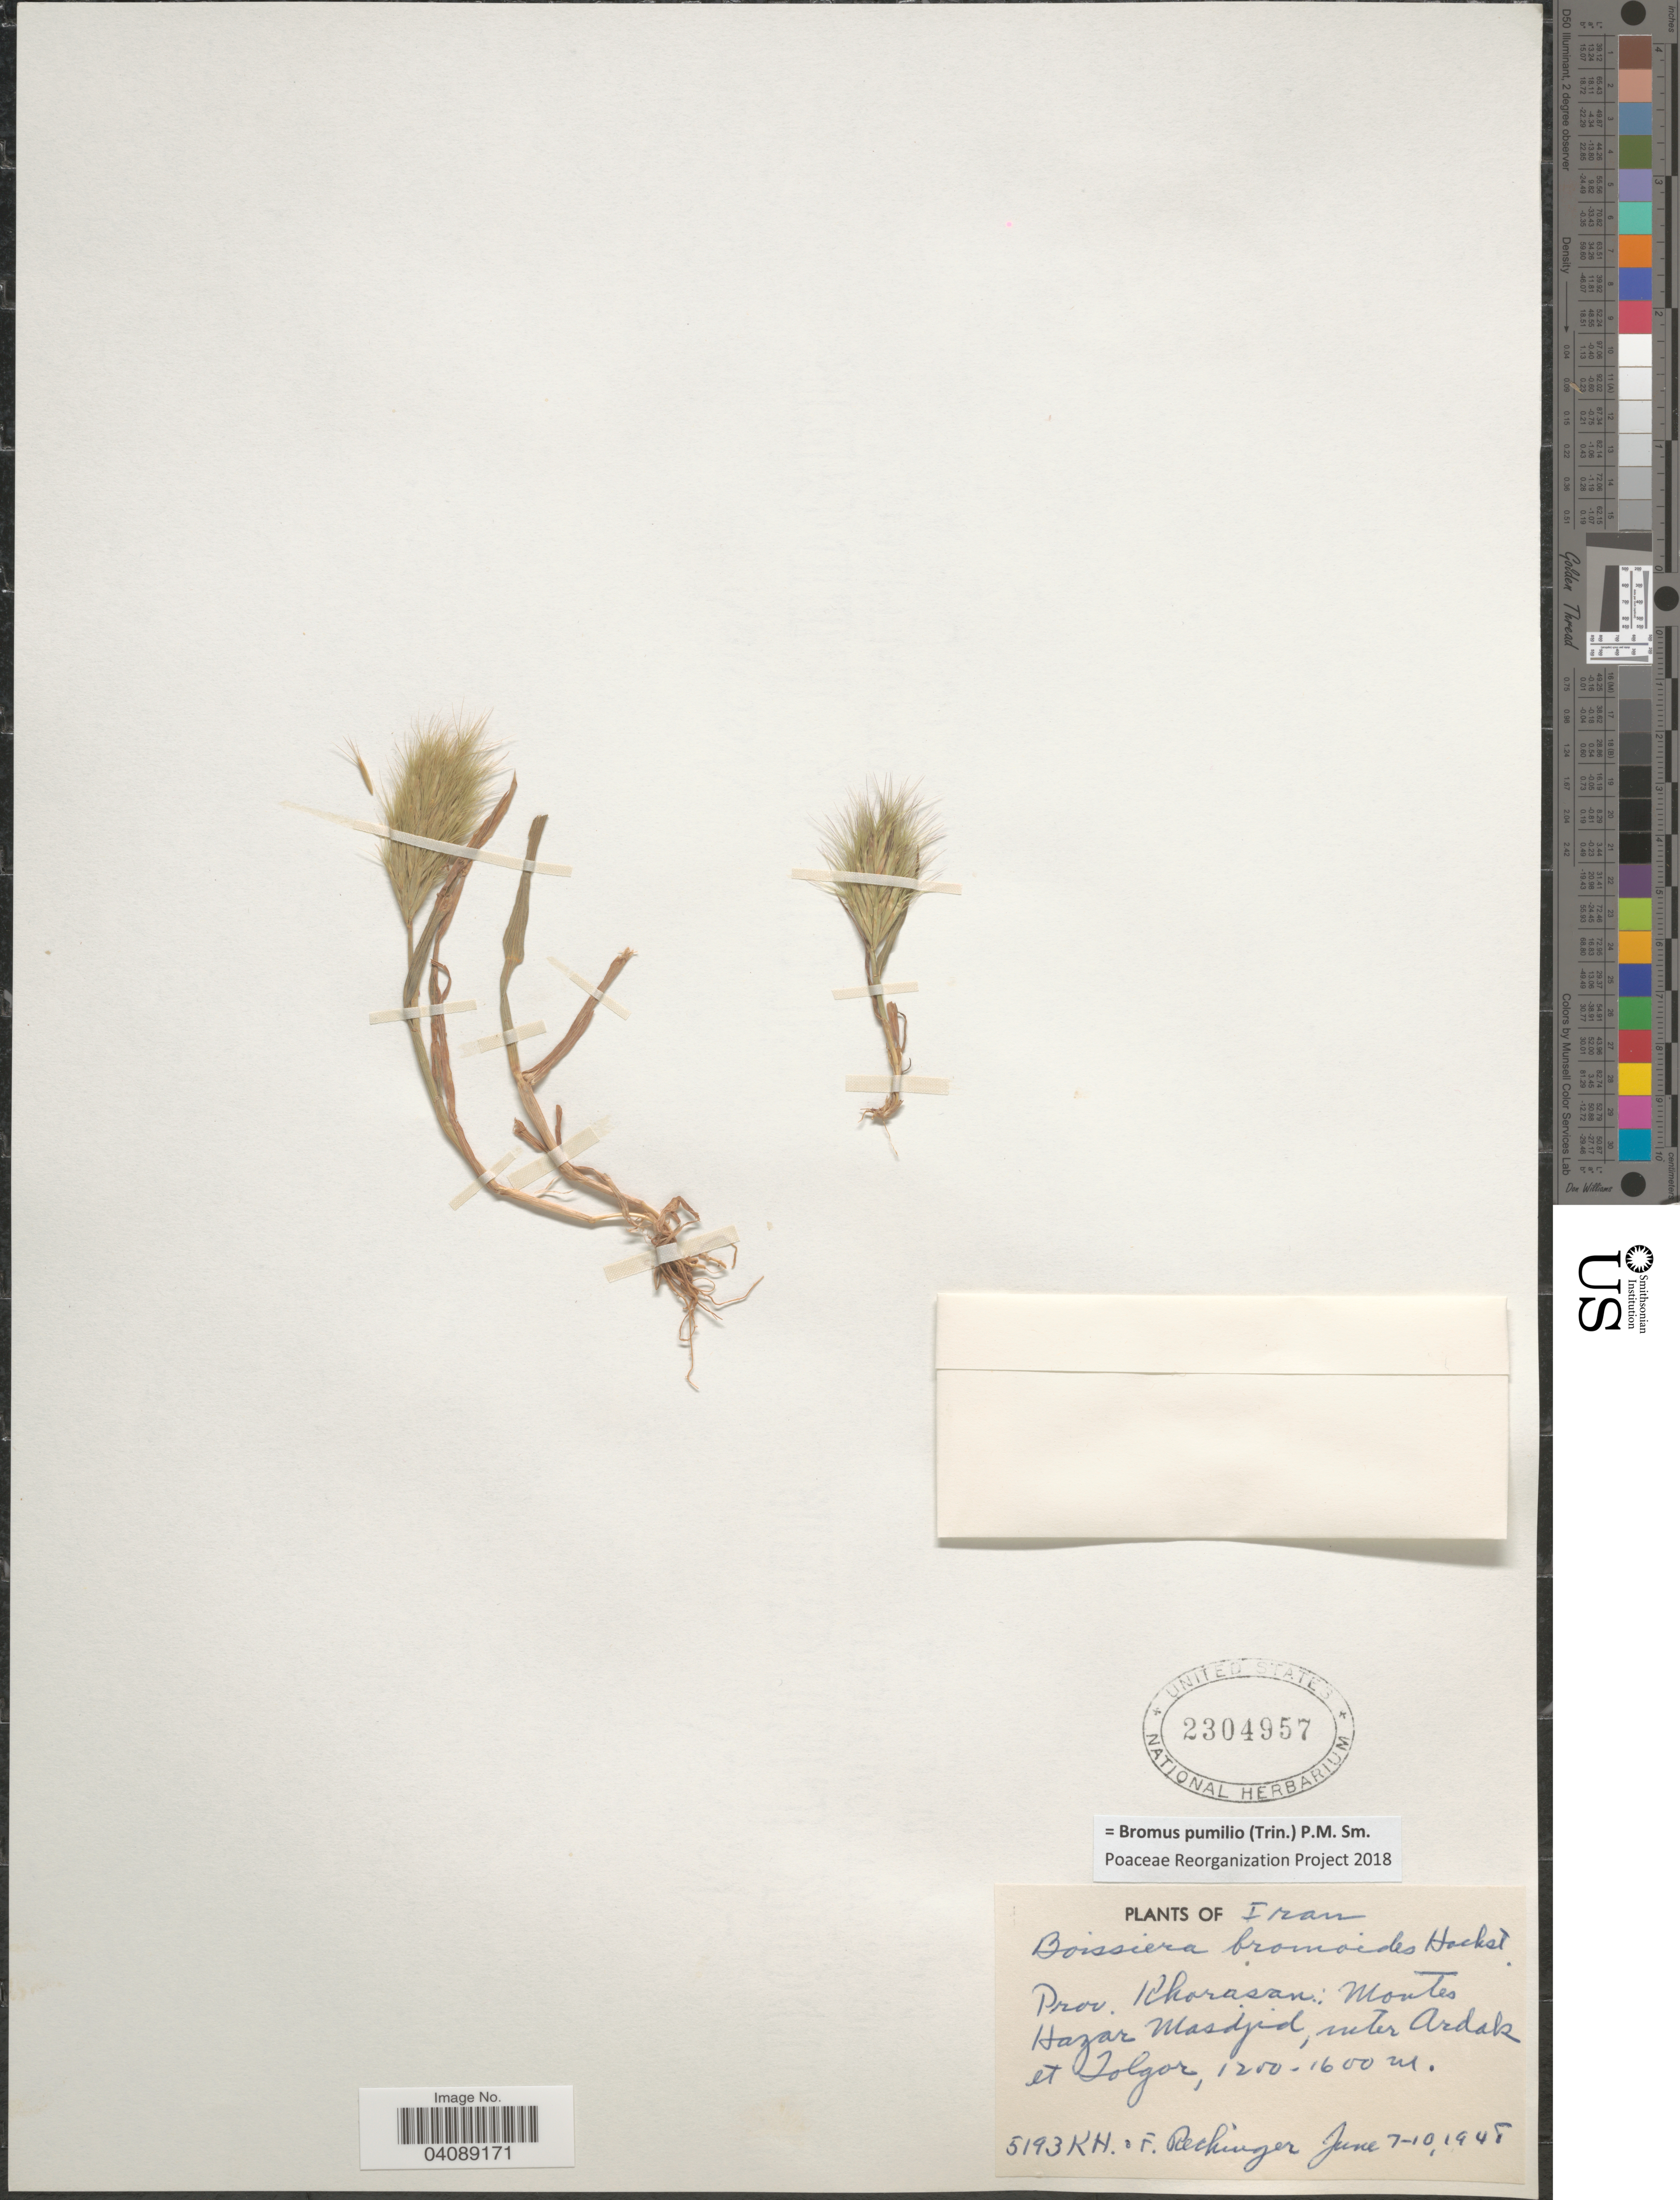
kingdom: Plantae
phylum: Tracheophyta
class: Liliopsida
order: Poales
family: Poaceae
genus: Bromus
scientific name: Bromus pumilio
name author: (Trin.) P.M. Sm.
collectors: K. H. Rechinger & F. Rechinger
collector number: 5193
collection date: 1948-06-07/1948-06-10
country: Iran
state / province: Khorasan [obsolete]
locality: Prov. Khorasan: Montes Hazar Masdjid, inter Ardak et Solgor.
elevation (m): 1200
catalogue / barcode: US 2304957